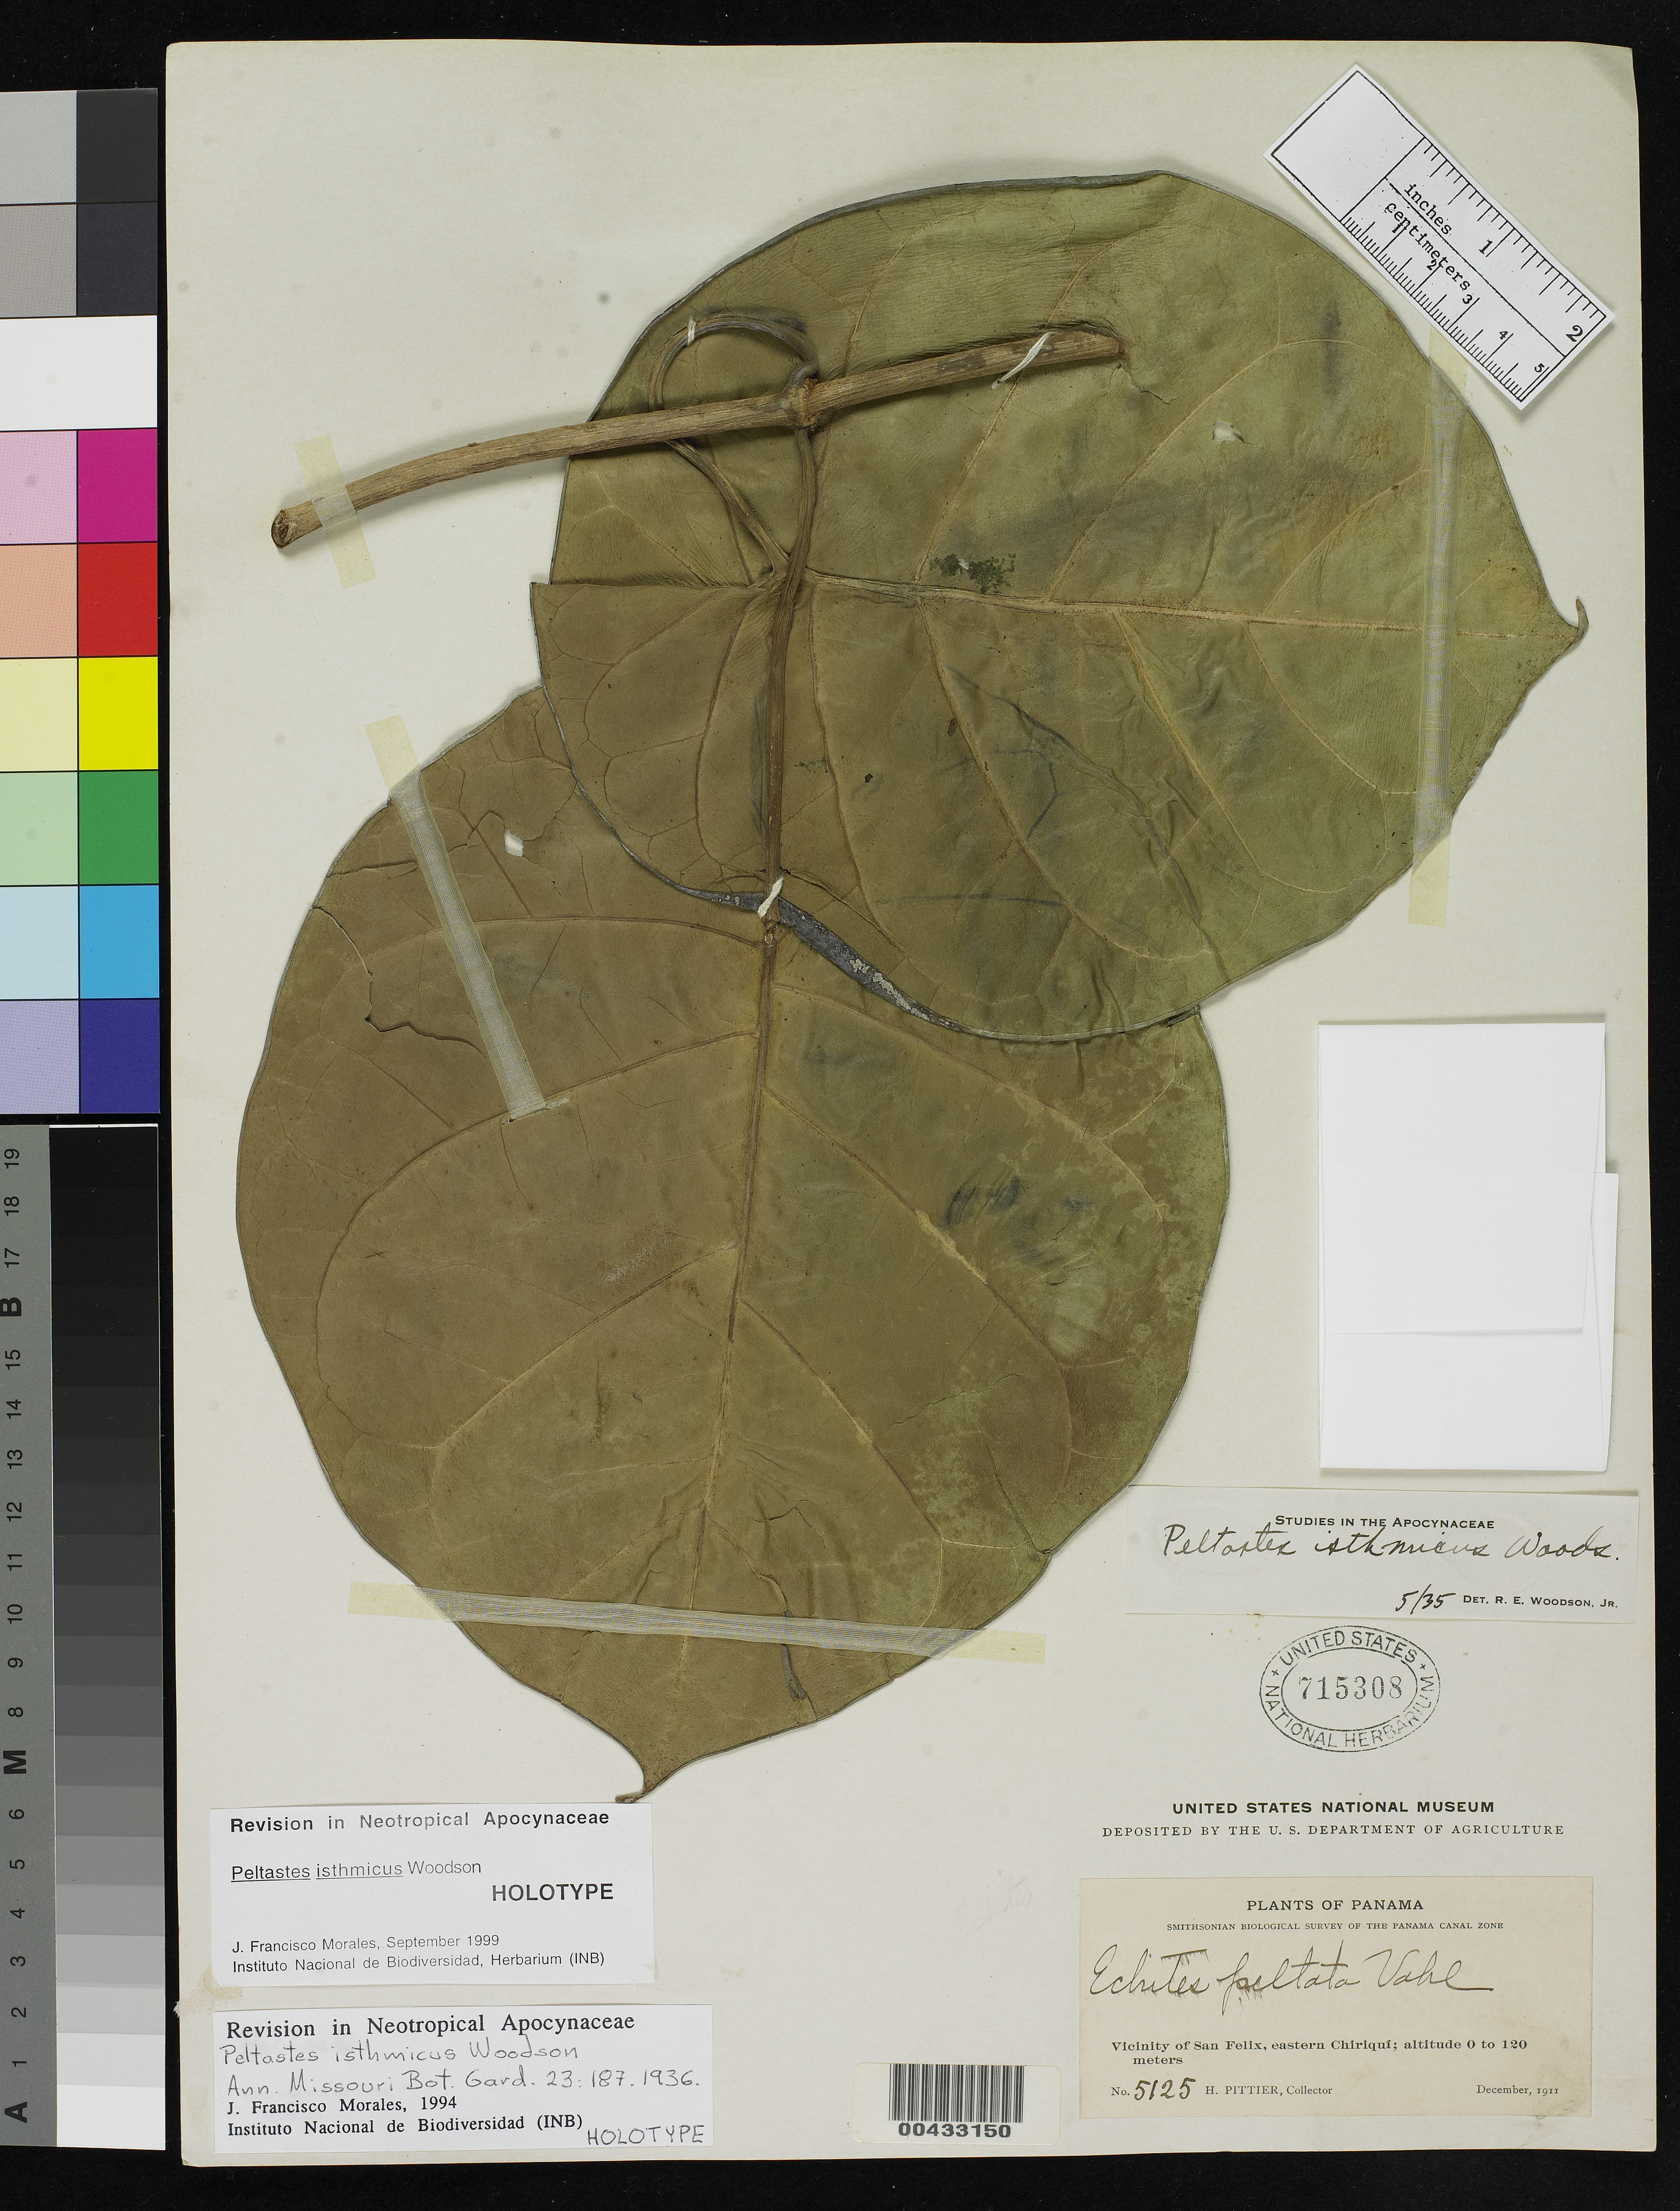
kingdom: Plantae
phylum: Tracheophyta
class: Magnoliopsida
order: Gentianales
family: Apocynaceae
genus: Peltastes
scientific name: Peltastes isthmicus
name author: Woodson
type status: Holotype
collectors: H. F. Pittier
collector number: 5125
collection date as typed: Dec 1911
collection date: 1911-12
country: Panama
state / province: Chiriquí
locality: Vicinity of San Felix, Eastern Chiriqui.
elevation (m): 0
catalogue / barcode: US 715308